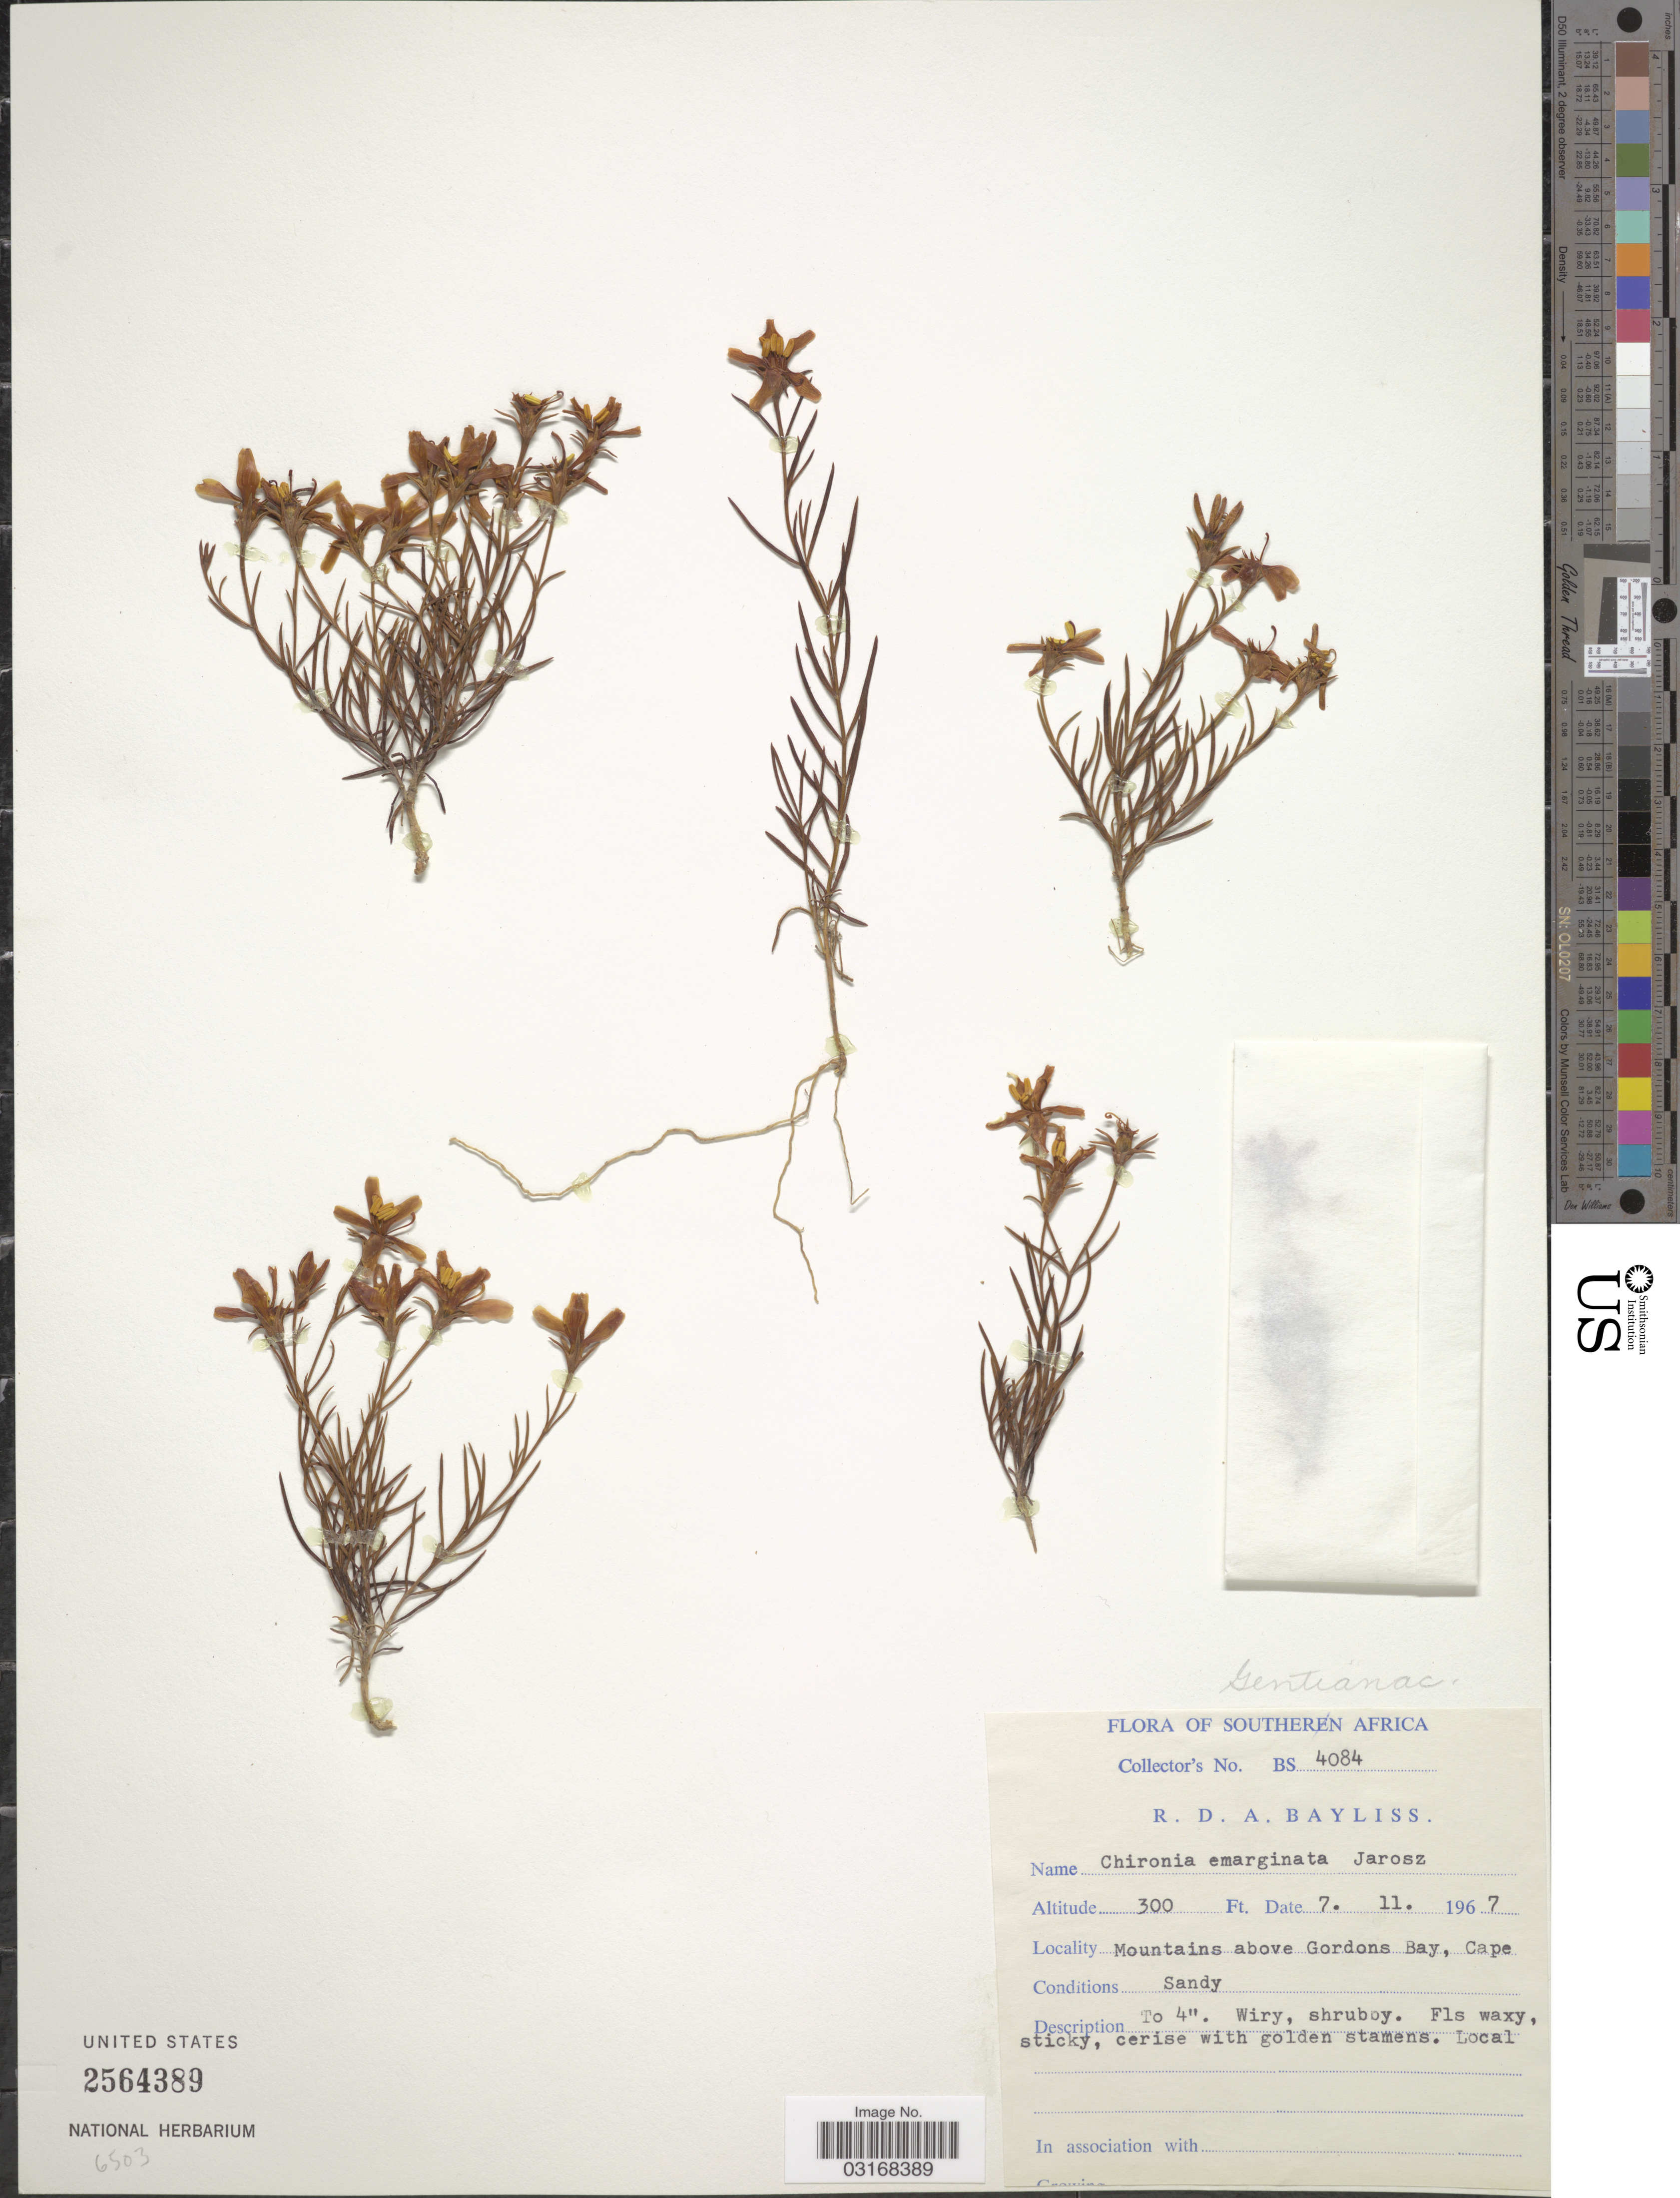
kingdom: Plantae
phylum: Tracheophyta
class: Magnoliopsida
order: Gentianales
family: Gentianaceae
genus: Chironia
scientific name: Chironia emarginata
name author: Jaroscz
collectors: R. Bayliss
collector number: BS4084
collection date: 1967-11-07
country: South Africa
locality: Mountains above Gordons Bay, Cape.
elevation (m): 91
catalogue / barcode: US 2564389